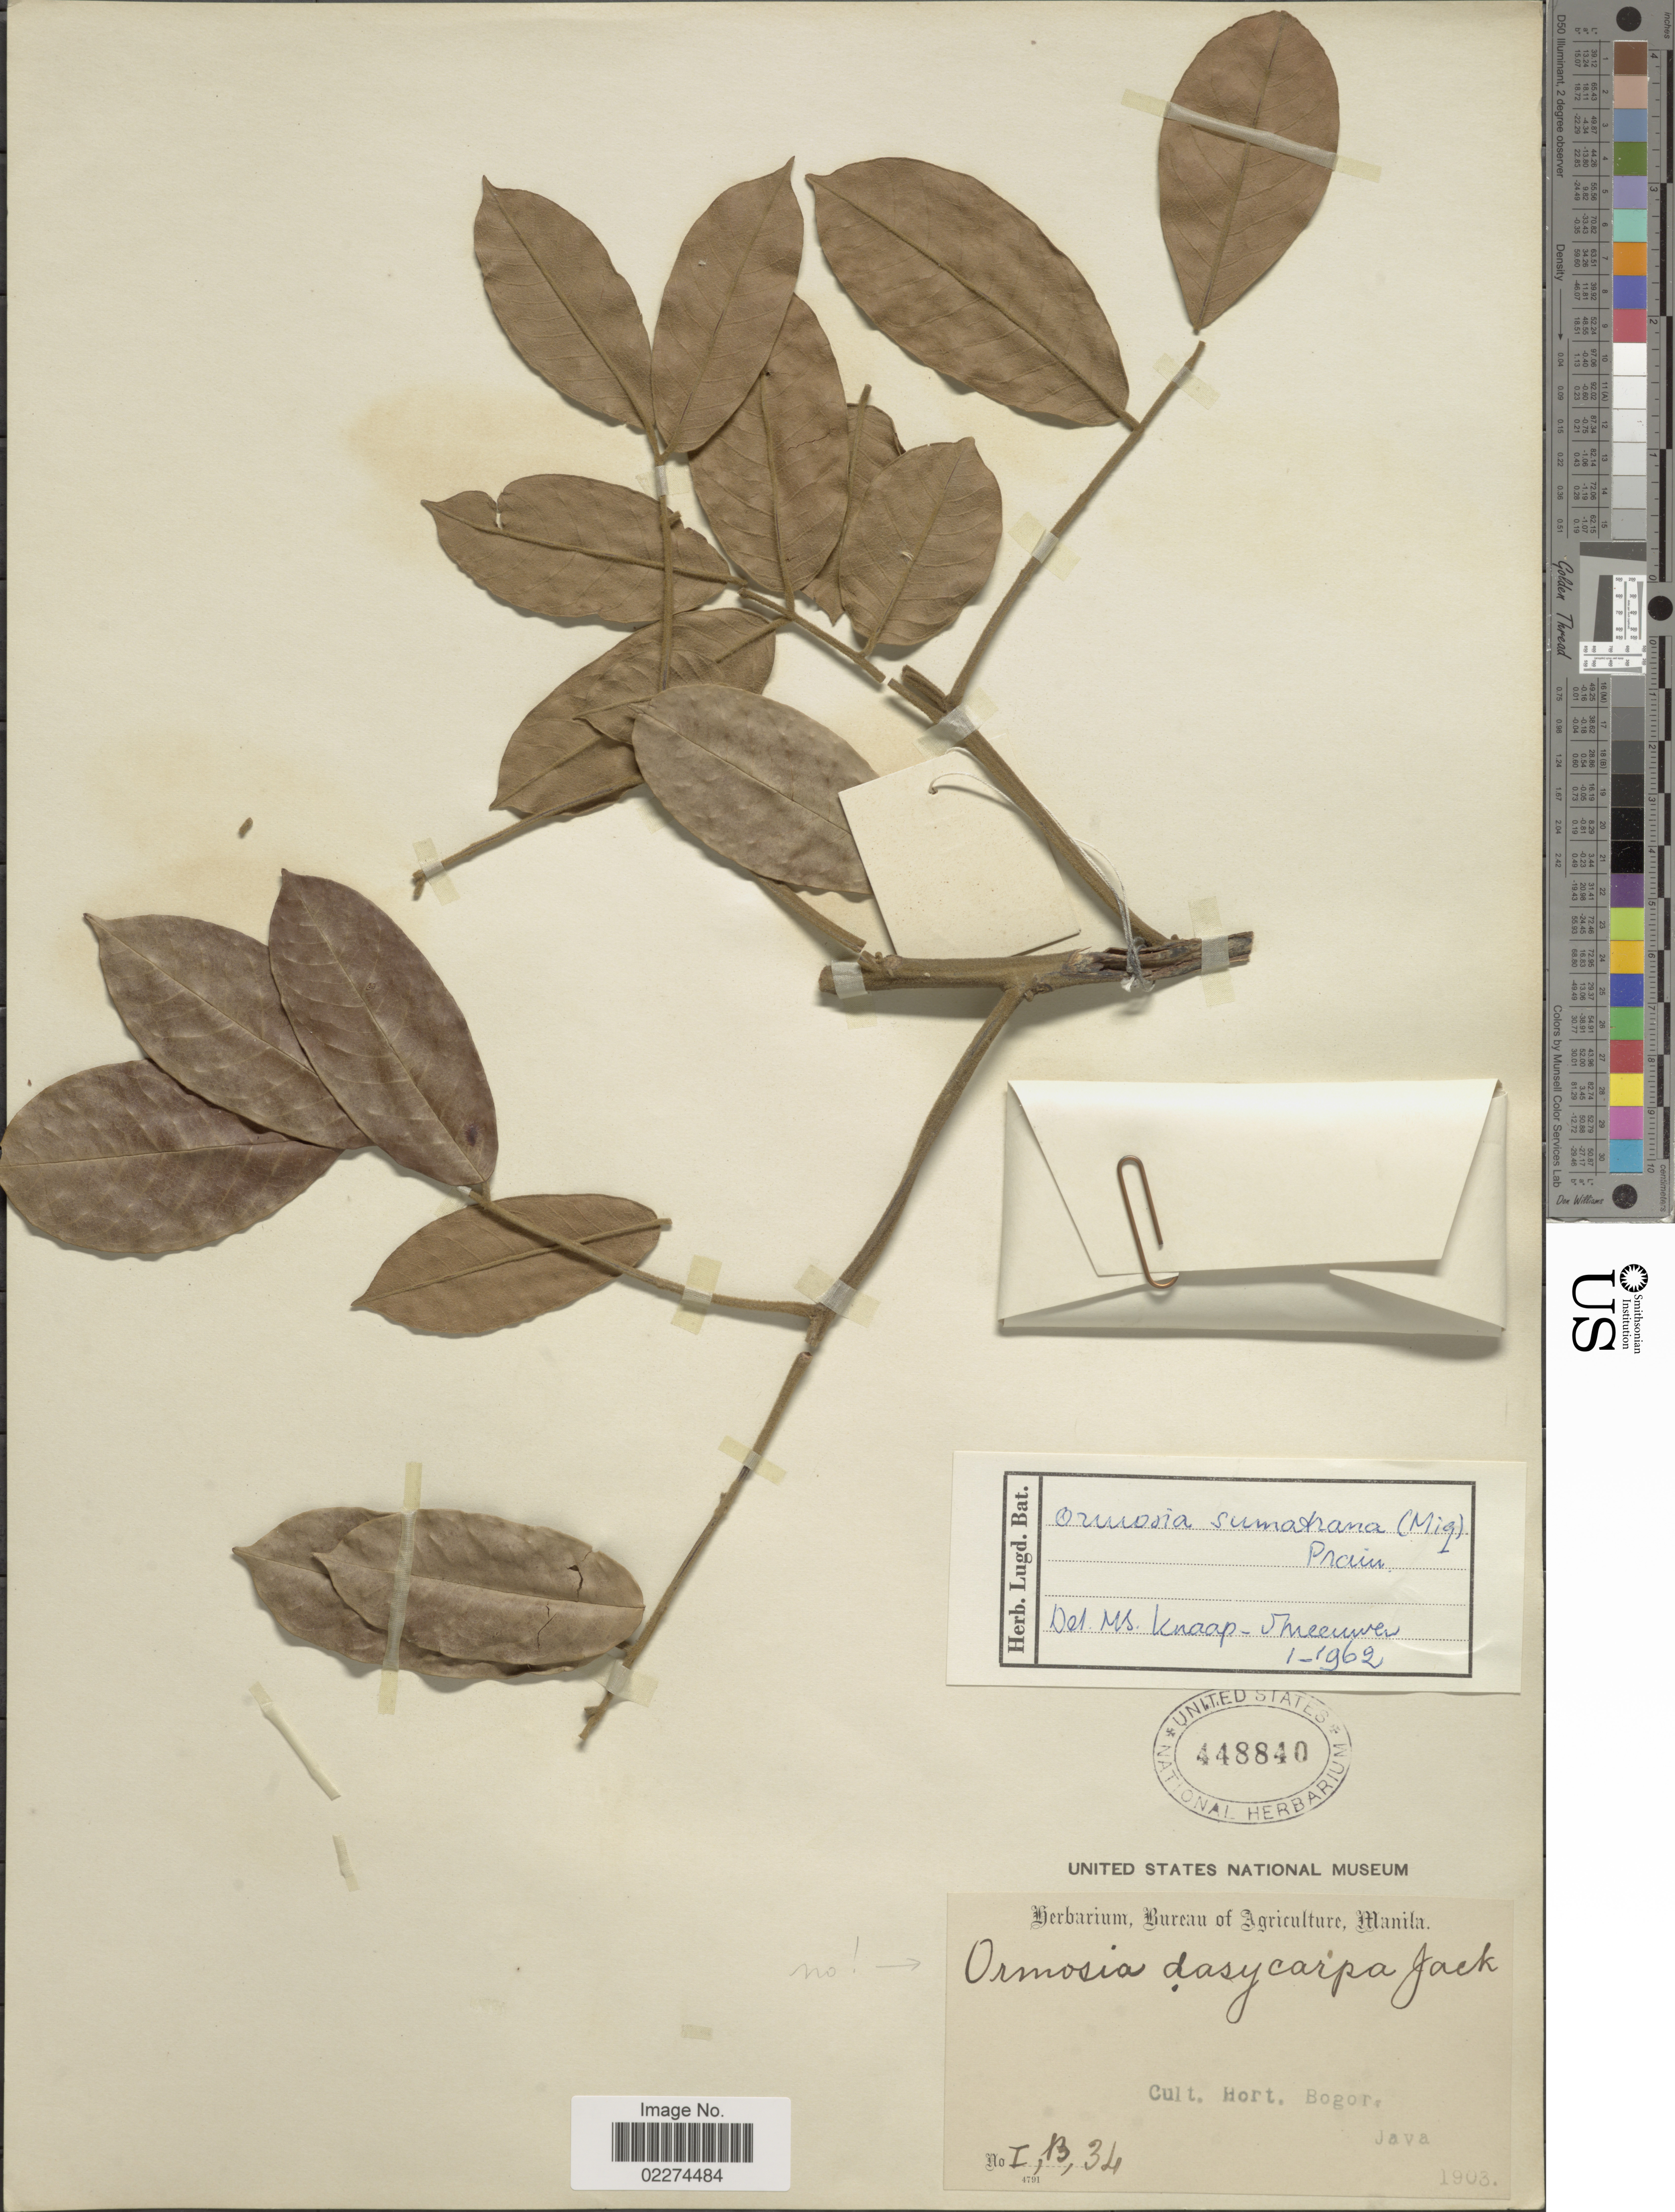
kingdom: Plantae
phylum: Tracheophyta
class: Magnoliopsida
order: Fabales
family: Fabaceae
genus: Ormosia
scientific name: Ormosia sumatrana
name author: Prain ex King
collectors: Cult. Hort. Bogor.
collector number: I. B. 34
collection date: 1903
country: Indonesia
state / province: Java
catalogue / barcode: US 448840